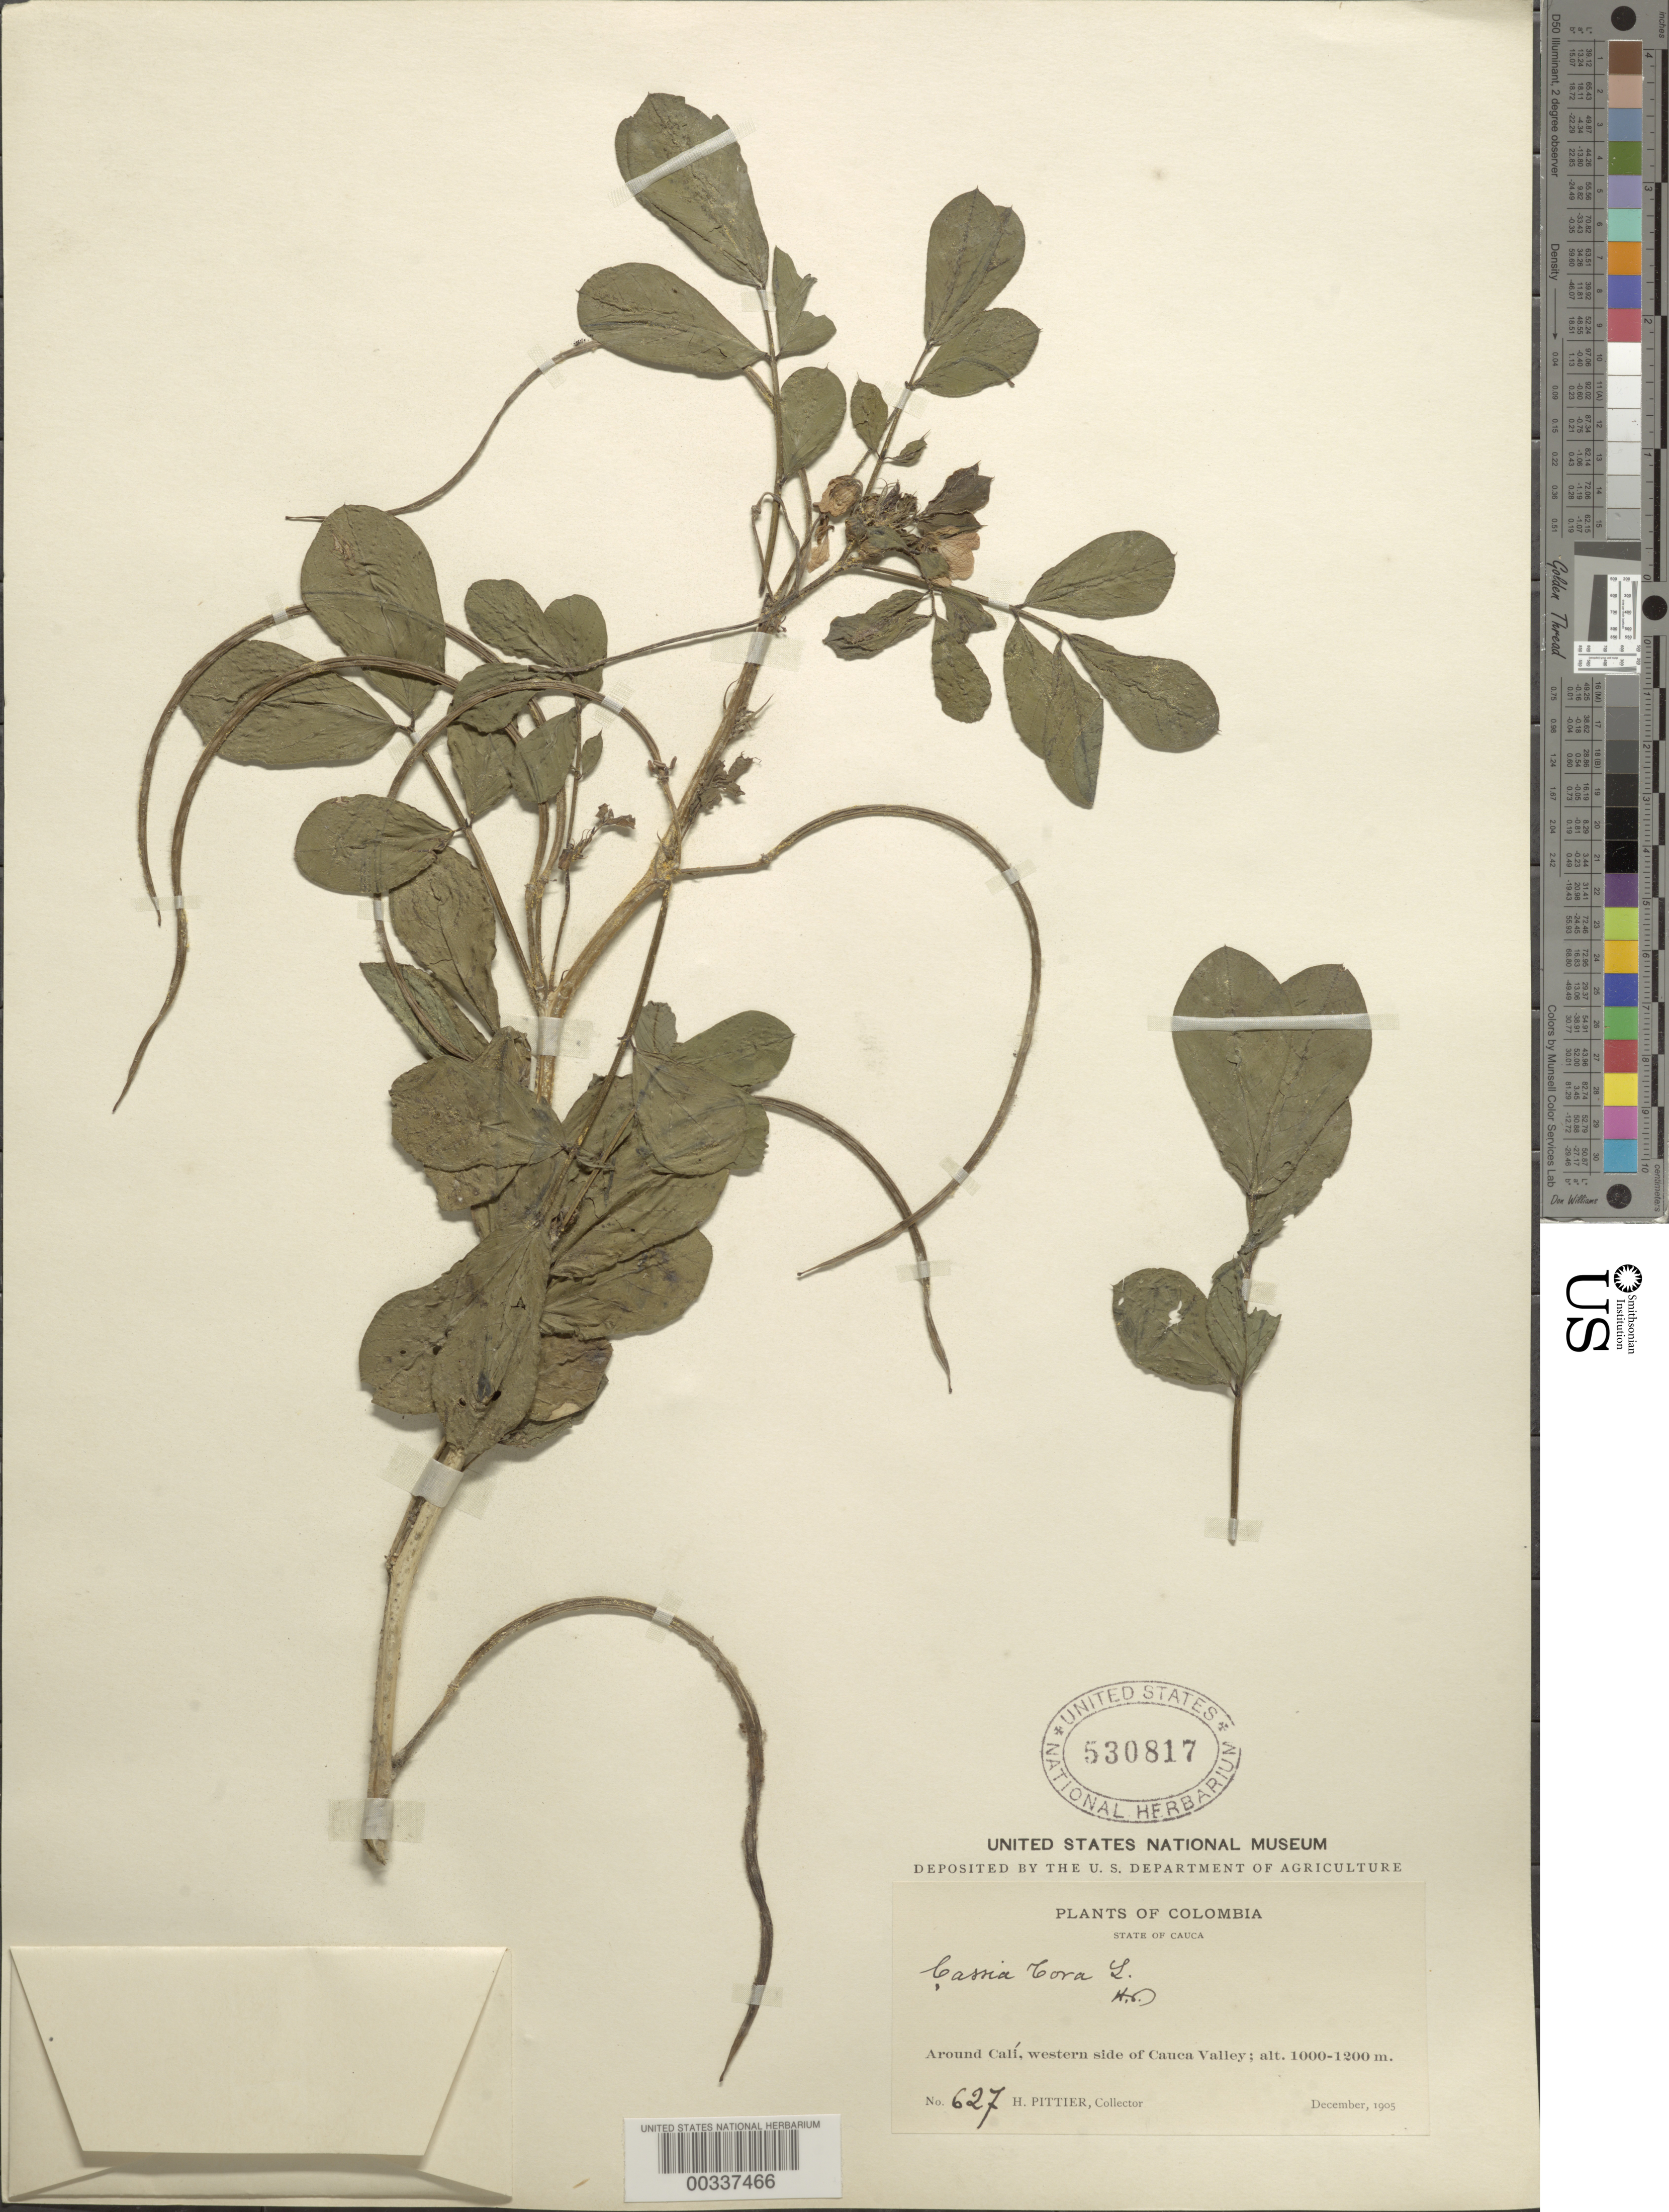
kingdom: Plantae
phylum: Tracheophyta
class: Magnoliopsida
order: Fabales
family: Fabaceae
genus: Senna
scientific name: Senna obtusifolia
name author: (L.) H.S. Irwin & Barneby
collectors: H. F. Pittier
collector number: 627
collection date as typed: Dec 1905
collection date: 1905-12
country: Colombia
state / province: Cauca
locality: Around Cali, western side of Cauca Valley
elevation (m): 1000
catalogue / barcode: US 530817